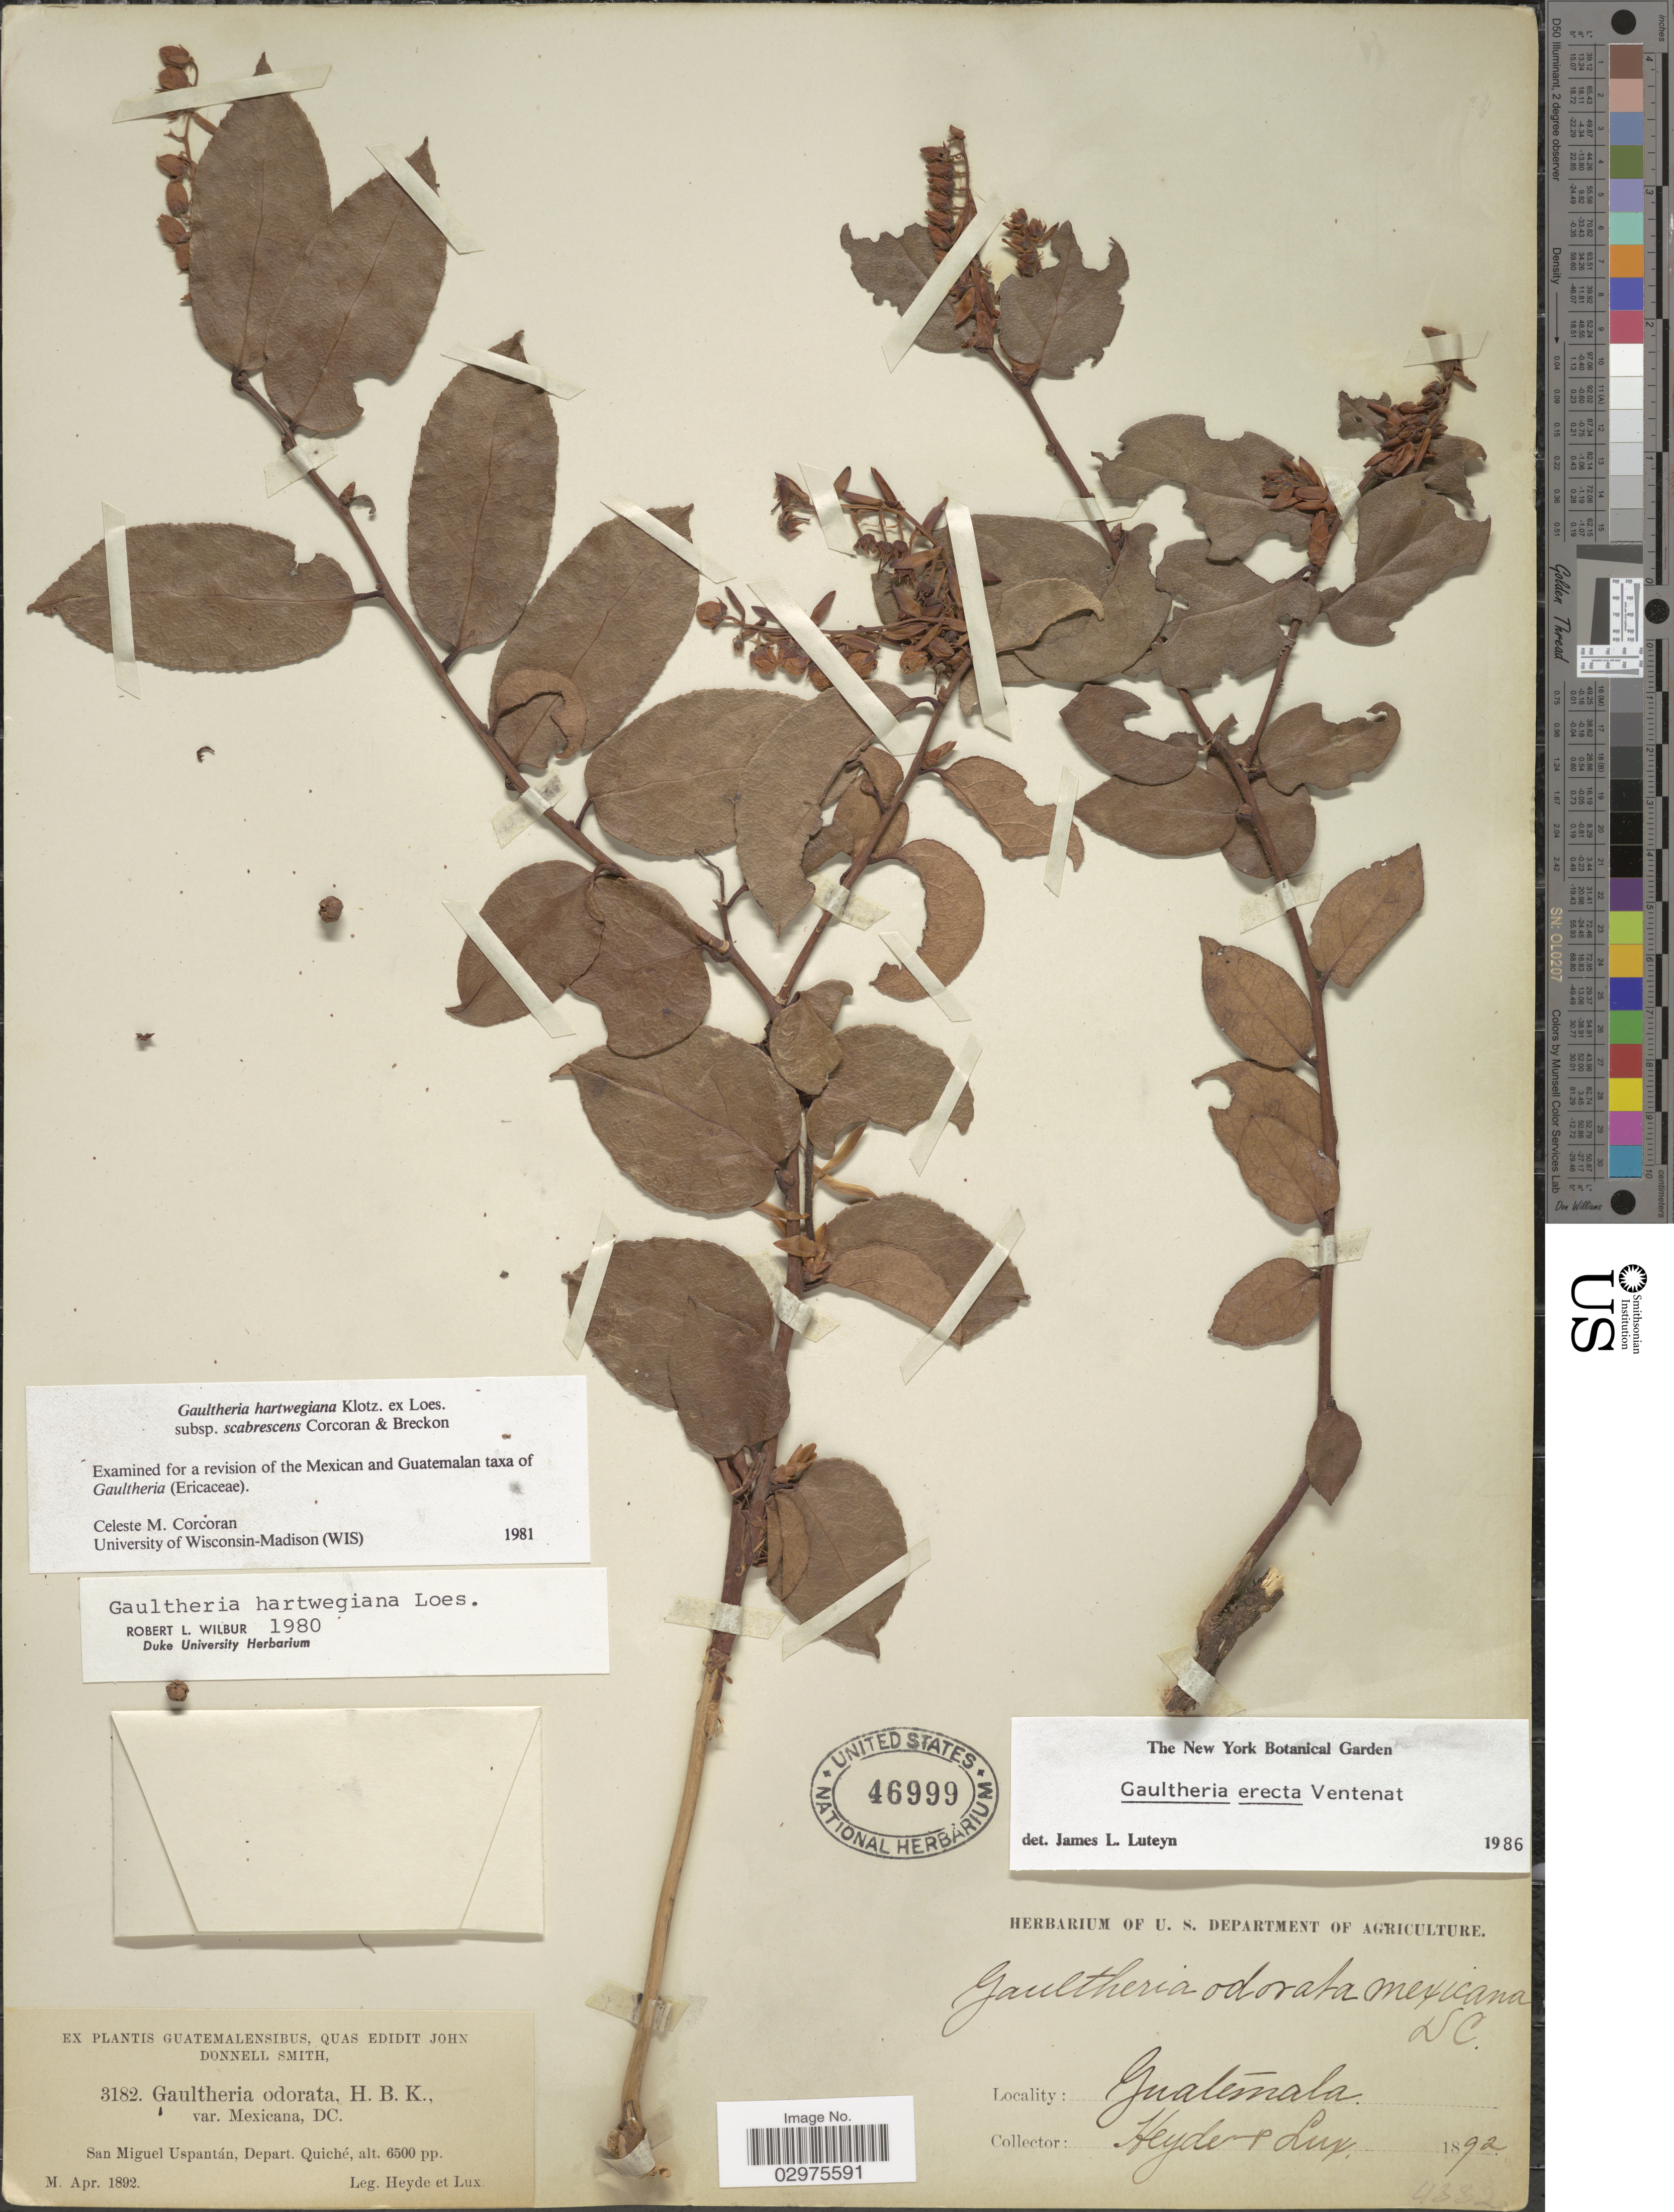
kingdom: Plantae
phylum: Tracheophyta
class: Magnoliopsida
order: Ericales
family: Ericaceae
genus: Gaultheria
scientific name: Gaultheria erecta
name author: Vent.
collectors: Heyde & Lux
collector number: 3182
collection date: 1892-04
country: Guatemala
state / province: El Quiché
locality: San Miguel Uspantán, Depart. Quiché.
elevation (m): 1981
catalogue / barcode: US 46999